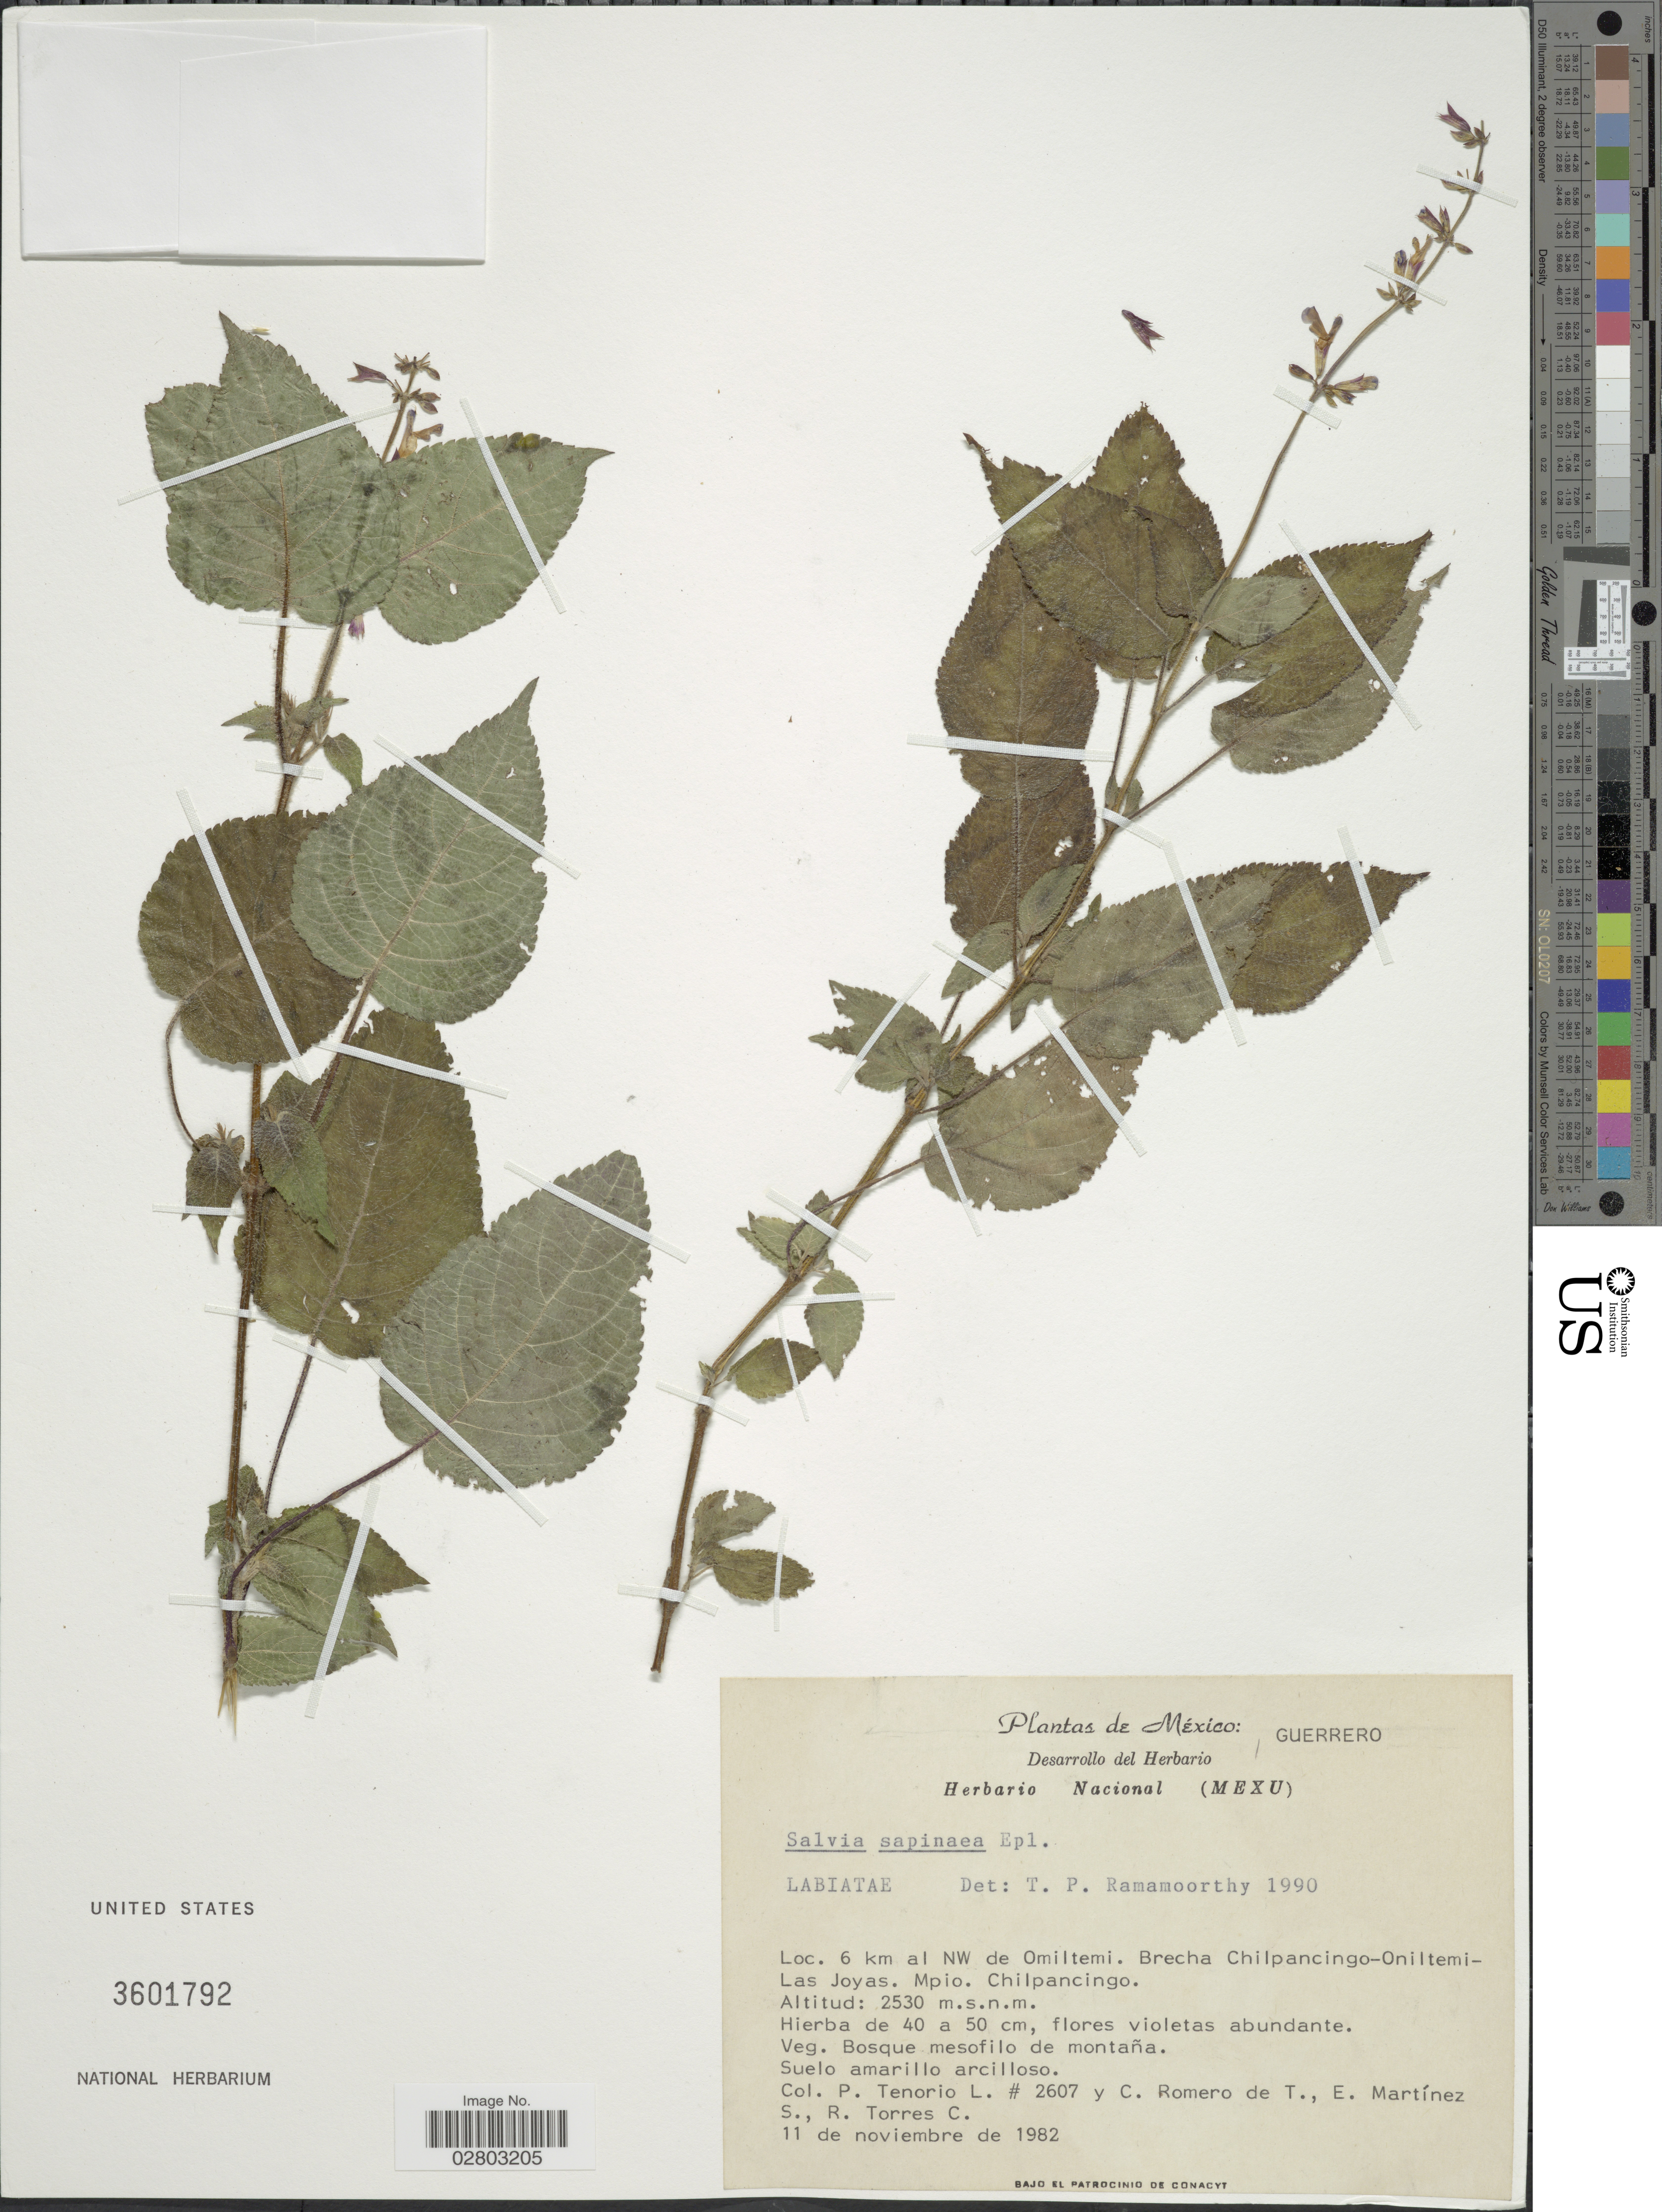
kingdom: Plantae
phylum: Tracheophyta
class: Magnoliopsida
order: Lamiales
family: Lamiaceae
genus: Salvia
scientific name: Salvia sapinea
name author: Epling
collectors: P. Tenorio L., C. Romero de T., E. M. Martínez S. & R. Torres C.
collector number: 2607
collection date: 1982-11-11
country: Mexico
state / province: Guerrero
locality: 6 km al NW de Omiltemi, Brecha Chilpancingo-Oniltemi Las Joyas, Mpio, Chilpancingo.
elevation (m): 2530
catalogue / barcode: US 3601792